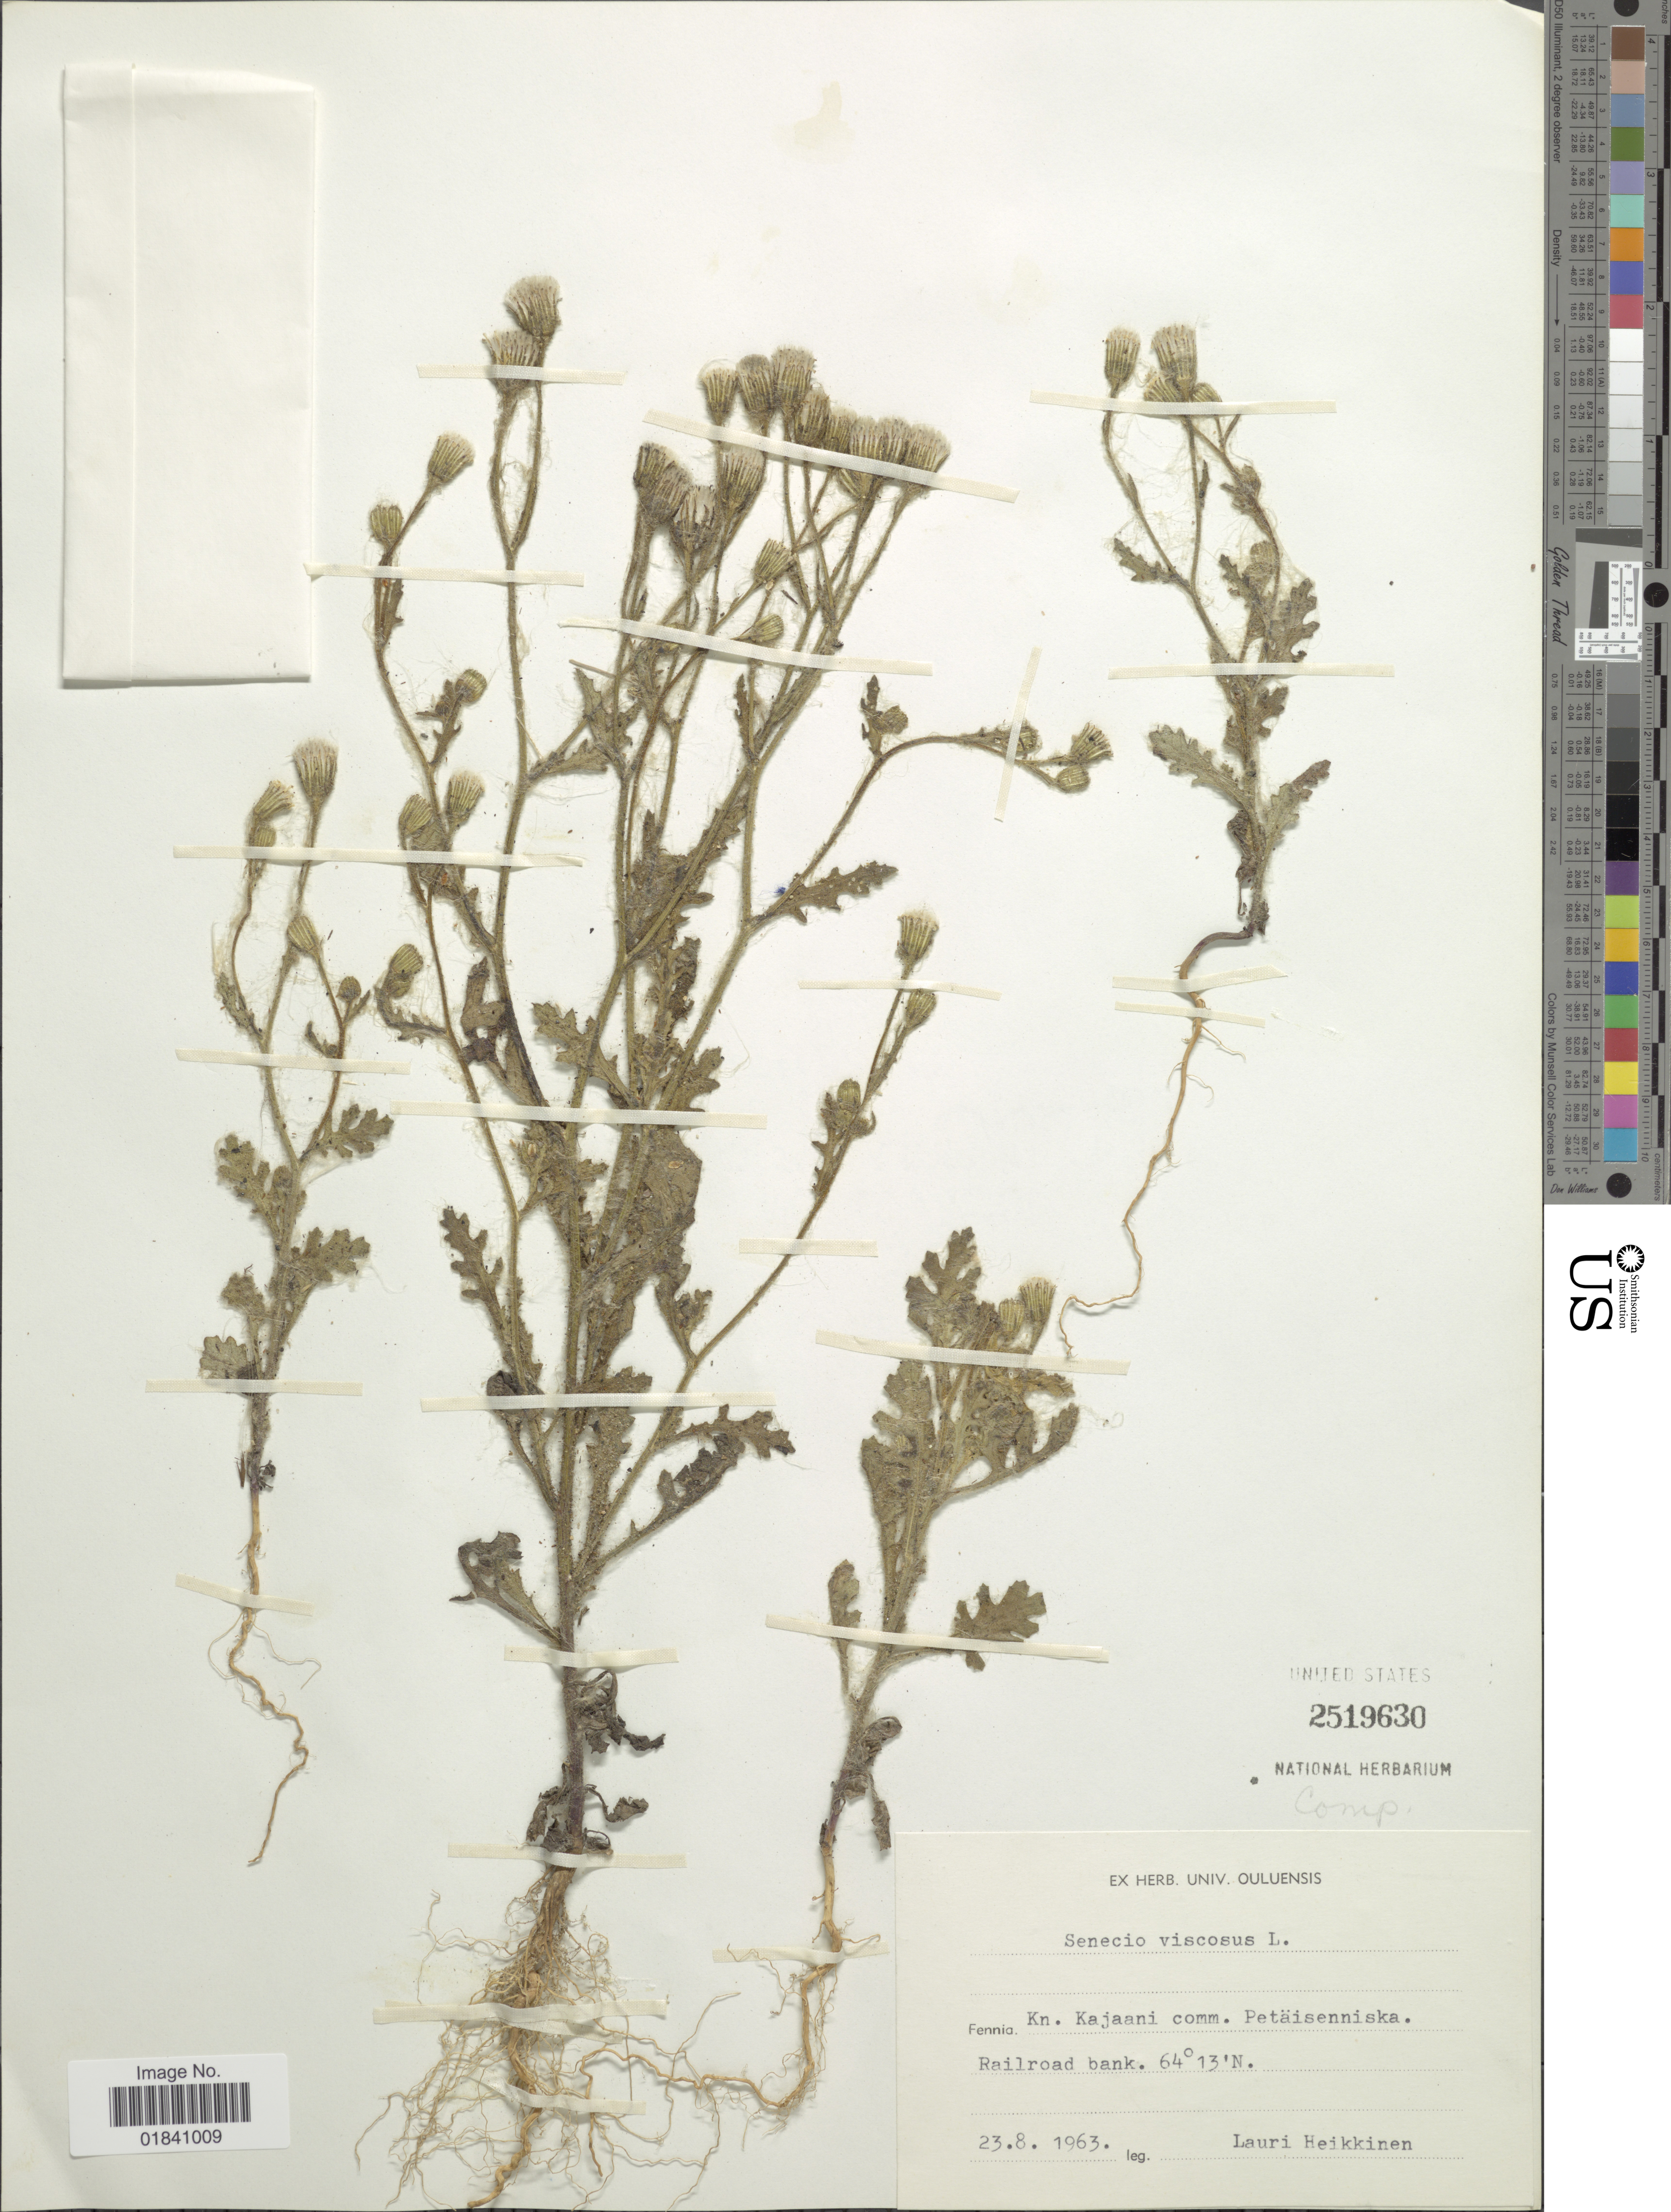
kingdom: Plantae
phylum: Tracheophyta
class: Magnoliopsida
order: Asterales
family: Asteraceae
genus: Senecio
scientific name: Senecio viscosus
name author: L.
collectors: L. Heikkinen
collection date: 1963-08-23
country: Finland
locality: Kn. Kajaani comm. Petäisenniska. Railroad bank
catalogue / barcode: US 2519630